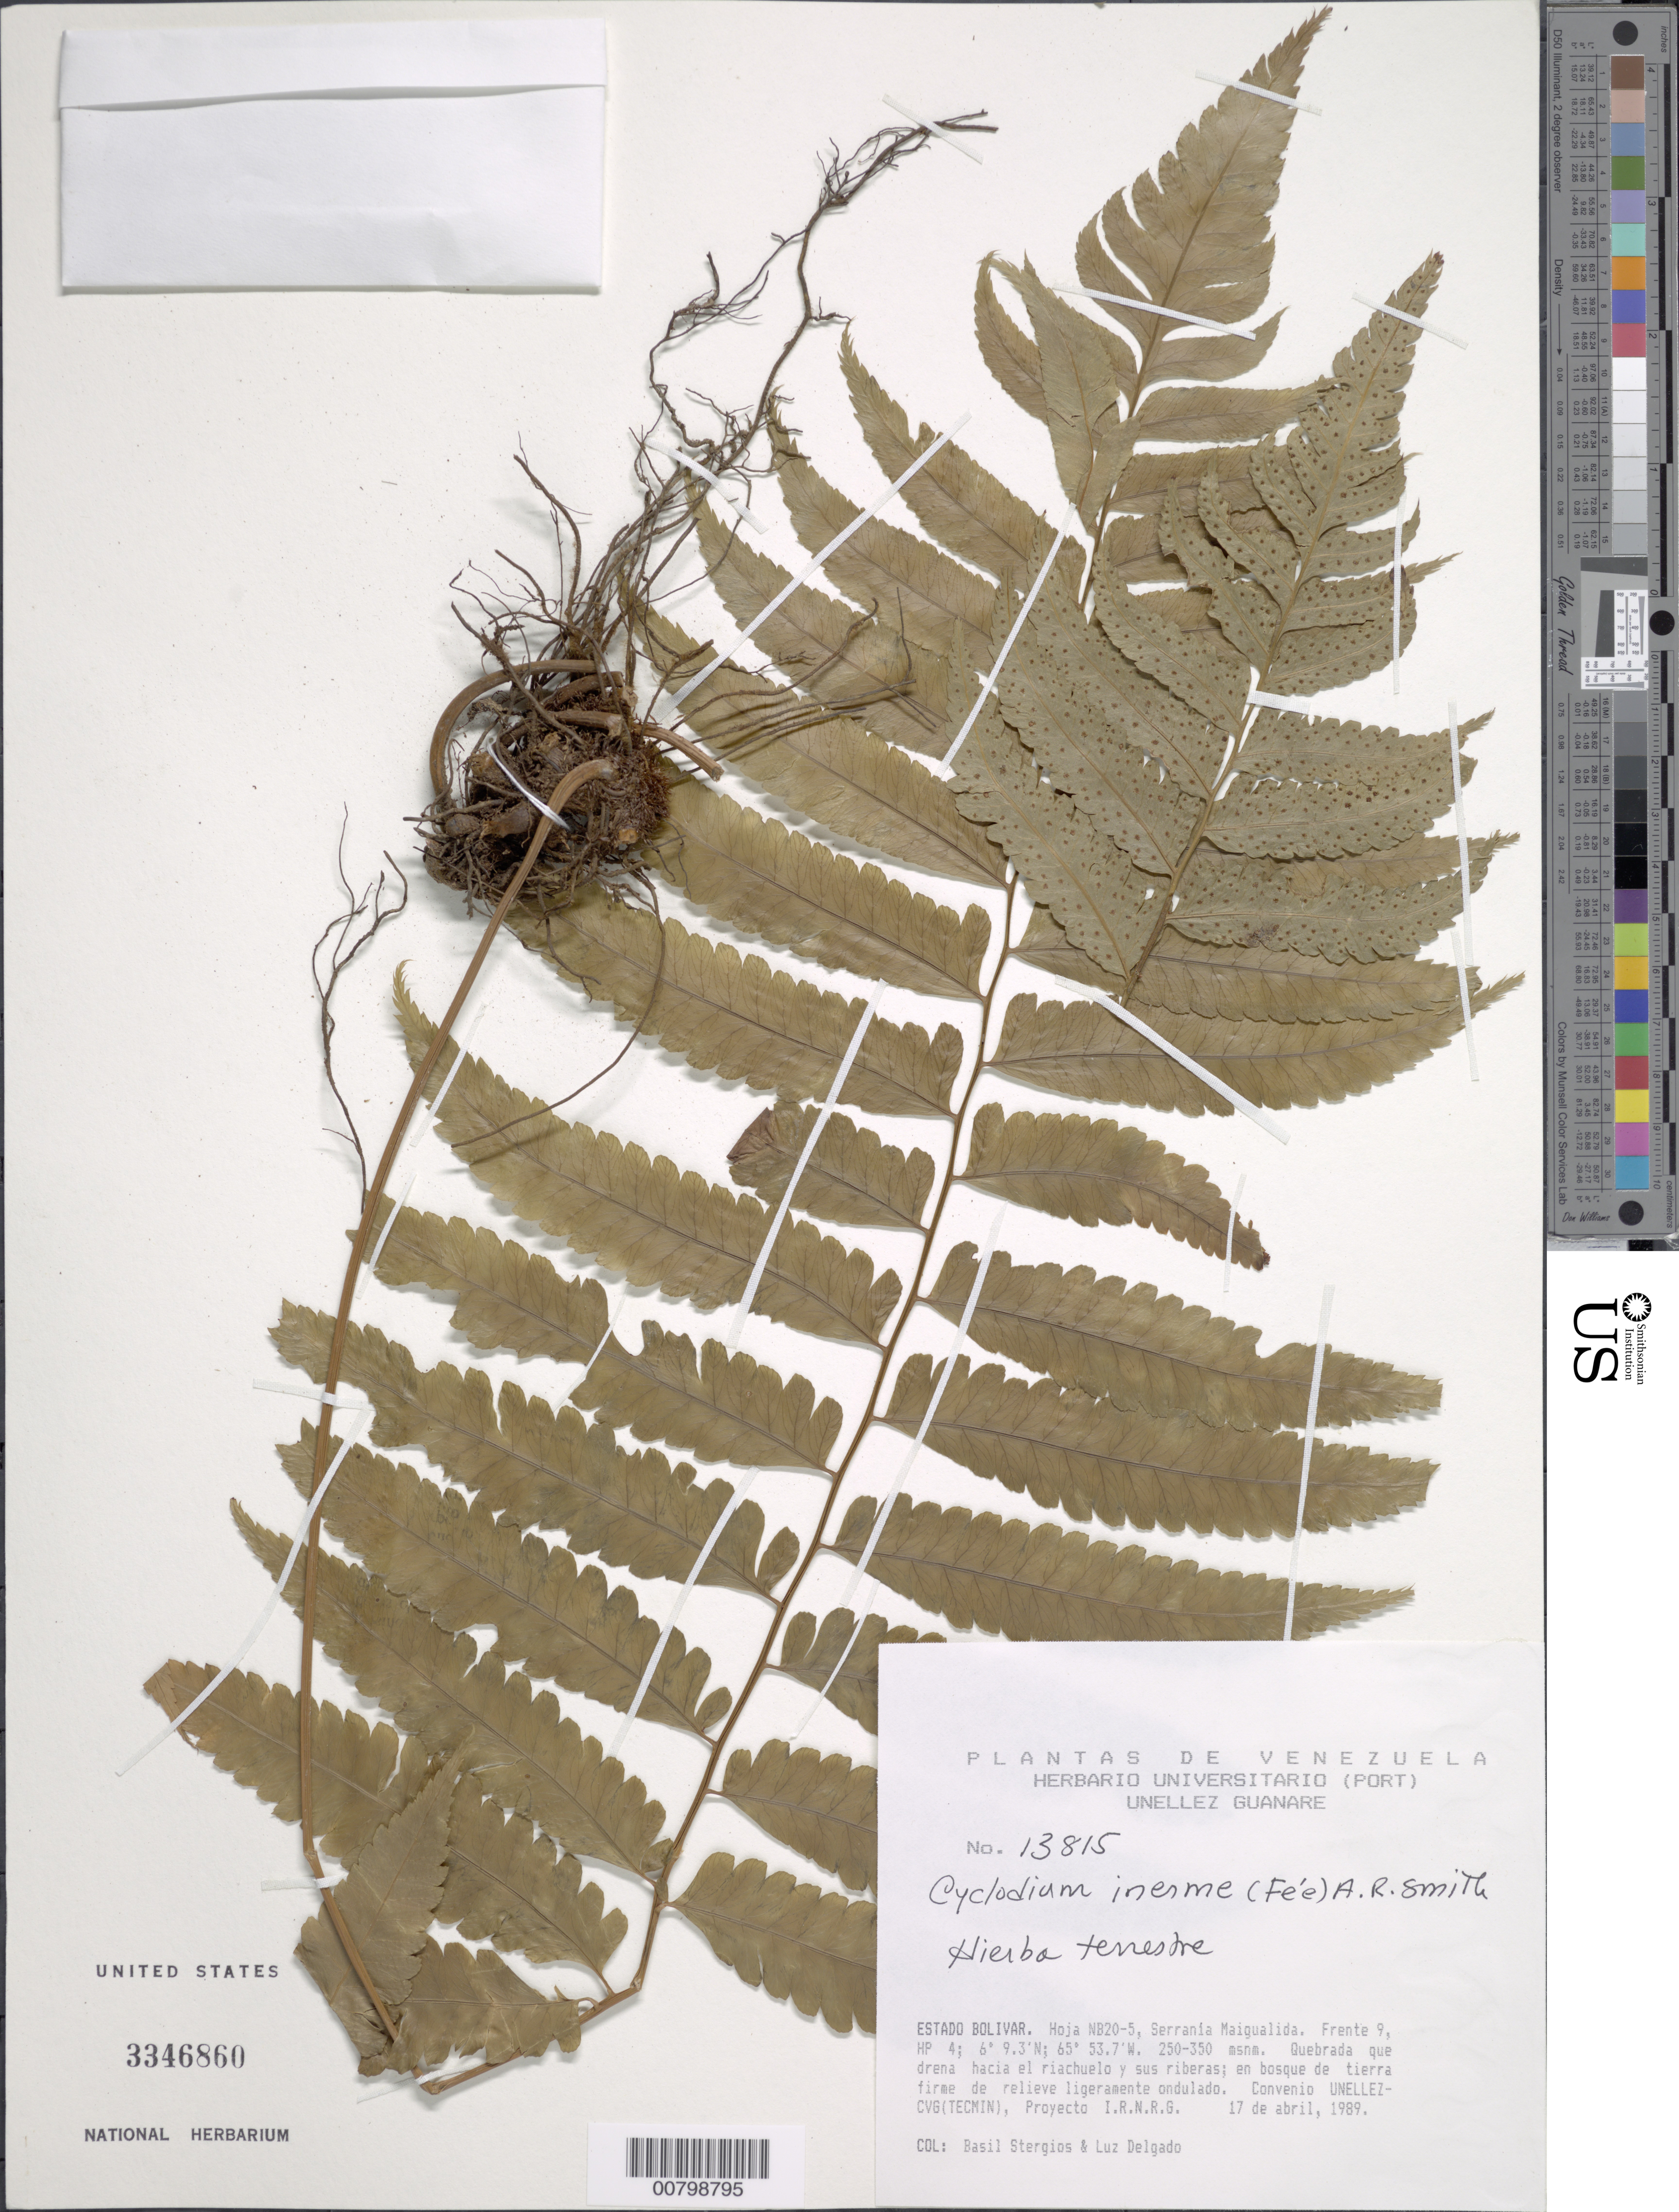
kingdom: Plantae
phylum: Tracheophyta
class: Polypodiopsida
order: Polypodiales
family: Dryopteridaceae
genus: Cyclodium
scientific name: Cyclodium inerme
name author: (Fée) A.R. Sm.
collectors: B. G. Stergios & L. Delgado V.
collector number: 13815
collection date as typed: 17-Apr-89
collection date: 1989-04-17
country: Venezuela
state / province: Bolívar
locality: Serrania Maigualida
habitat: Quebrada que drena hacia el riachuelo y sus riberas; en bosque de tierra firme de relieve ligeramente ondulado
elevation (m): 250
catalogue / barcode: US 3346860